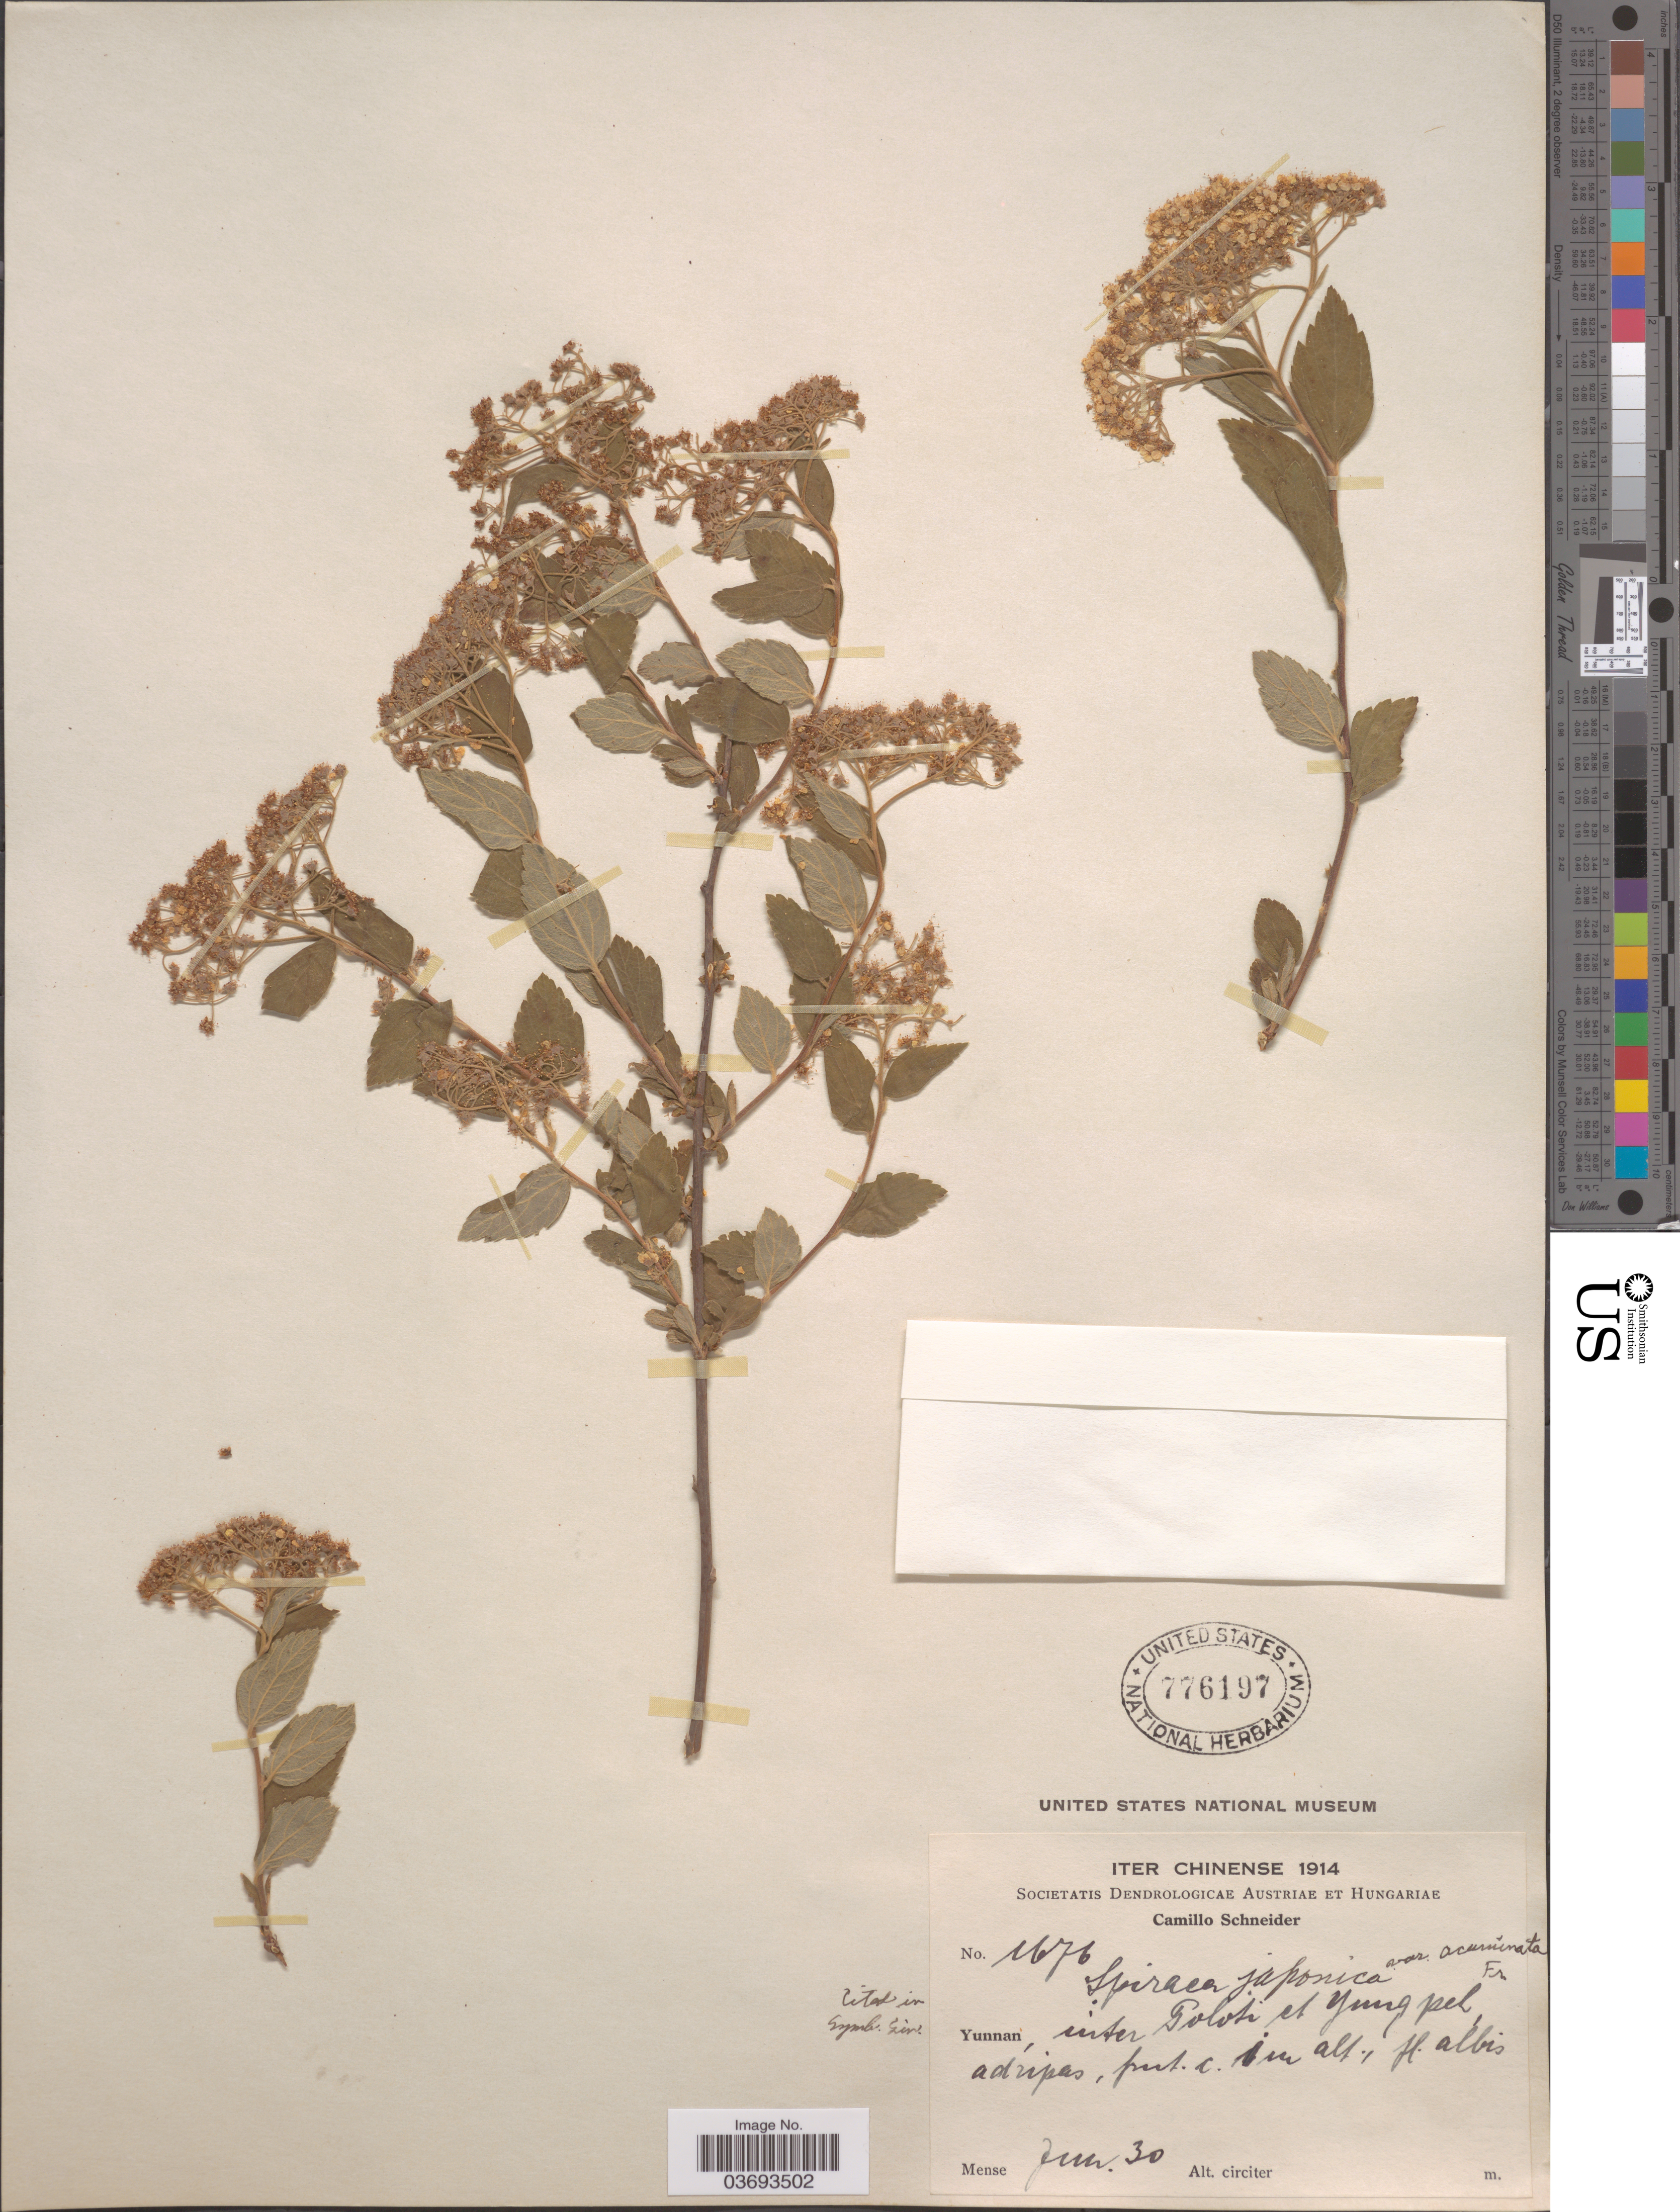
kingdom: Plantae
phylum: Tracheophyta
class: Magnoliopsida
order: Rosales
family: Rosaceae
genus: Spiraea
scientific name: Spiraea japonica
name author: L. f.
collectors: C. K. Schneider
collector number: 1676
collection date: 1914-06-30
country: China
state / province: Yunnan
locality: Inter Poloti et Yung peh ad ripas. [interpreted]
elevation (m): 1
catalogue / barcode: US 776197